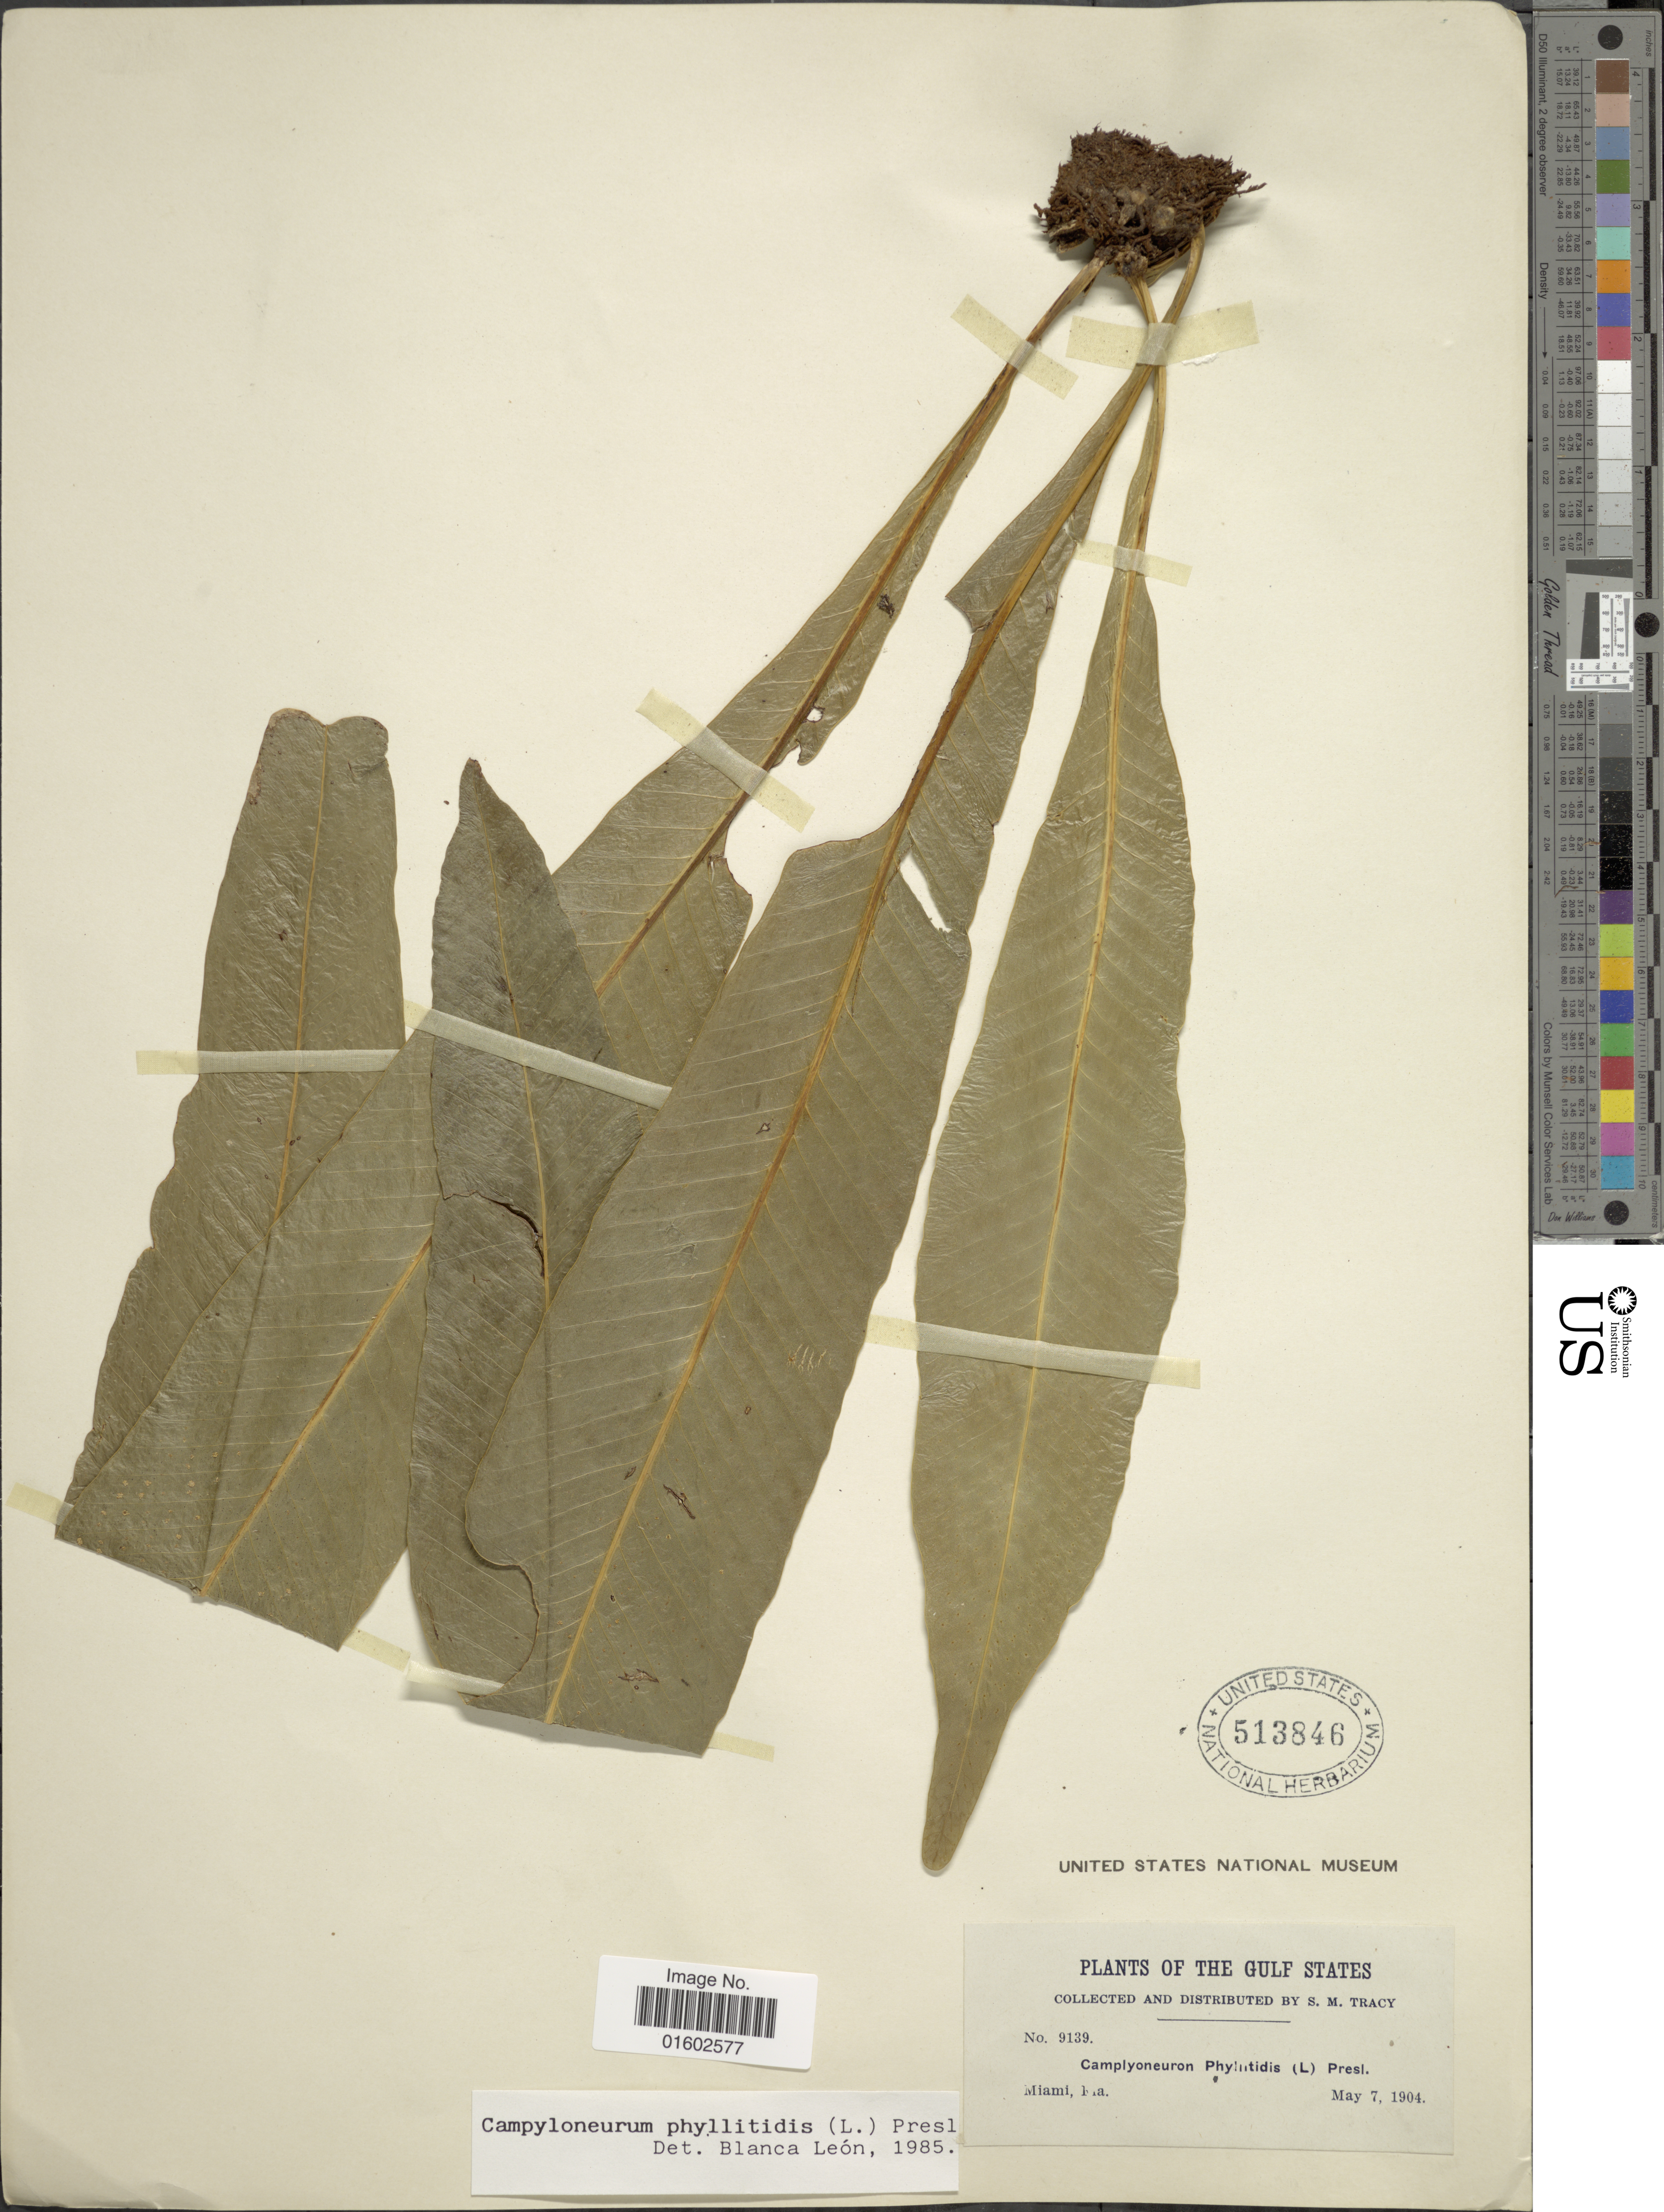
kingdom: Plantae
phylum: Tracheophyta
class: Polypodiopsida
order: Polypodiales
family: Polypodiaceae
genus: Campyloneurum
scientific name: Campyloneurum phyllitidis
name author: (L.) C. Presl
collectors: S. M. Tracy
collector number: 9139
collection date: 1904-05-07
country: United States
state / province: Florida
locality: The Gulf States, Miami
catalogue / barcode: US 513846